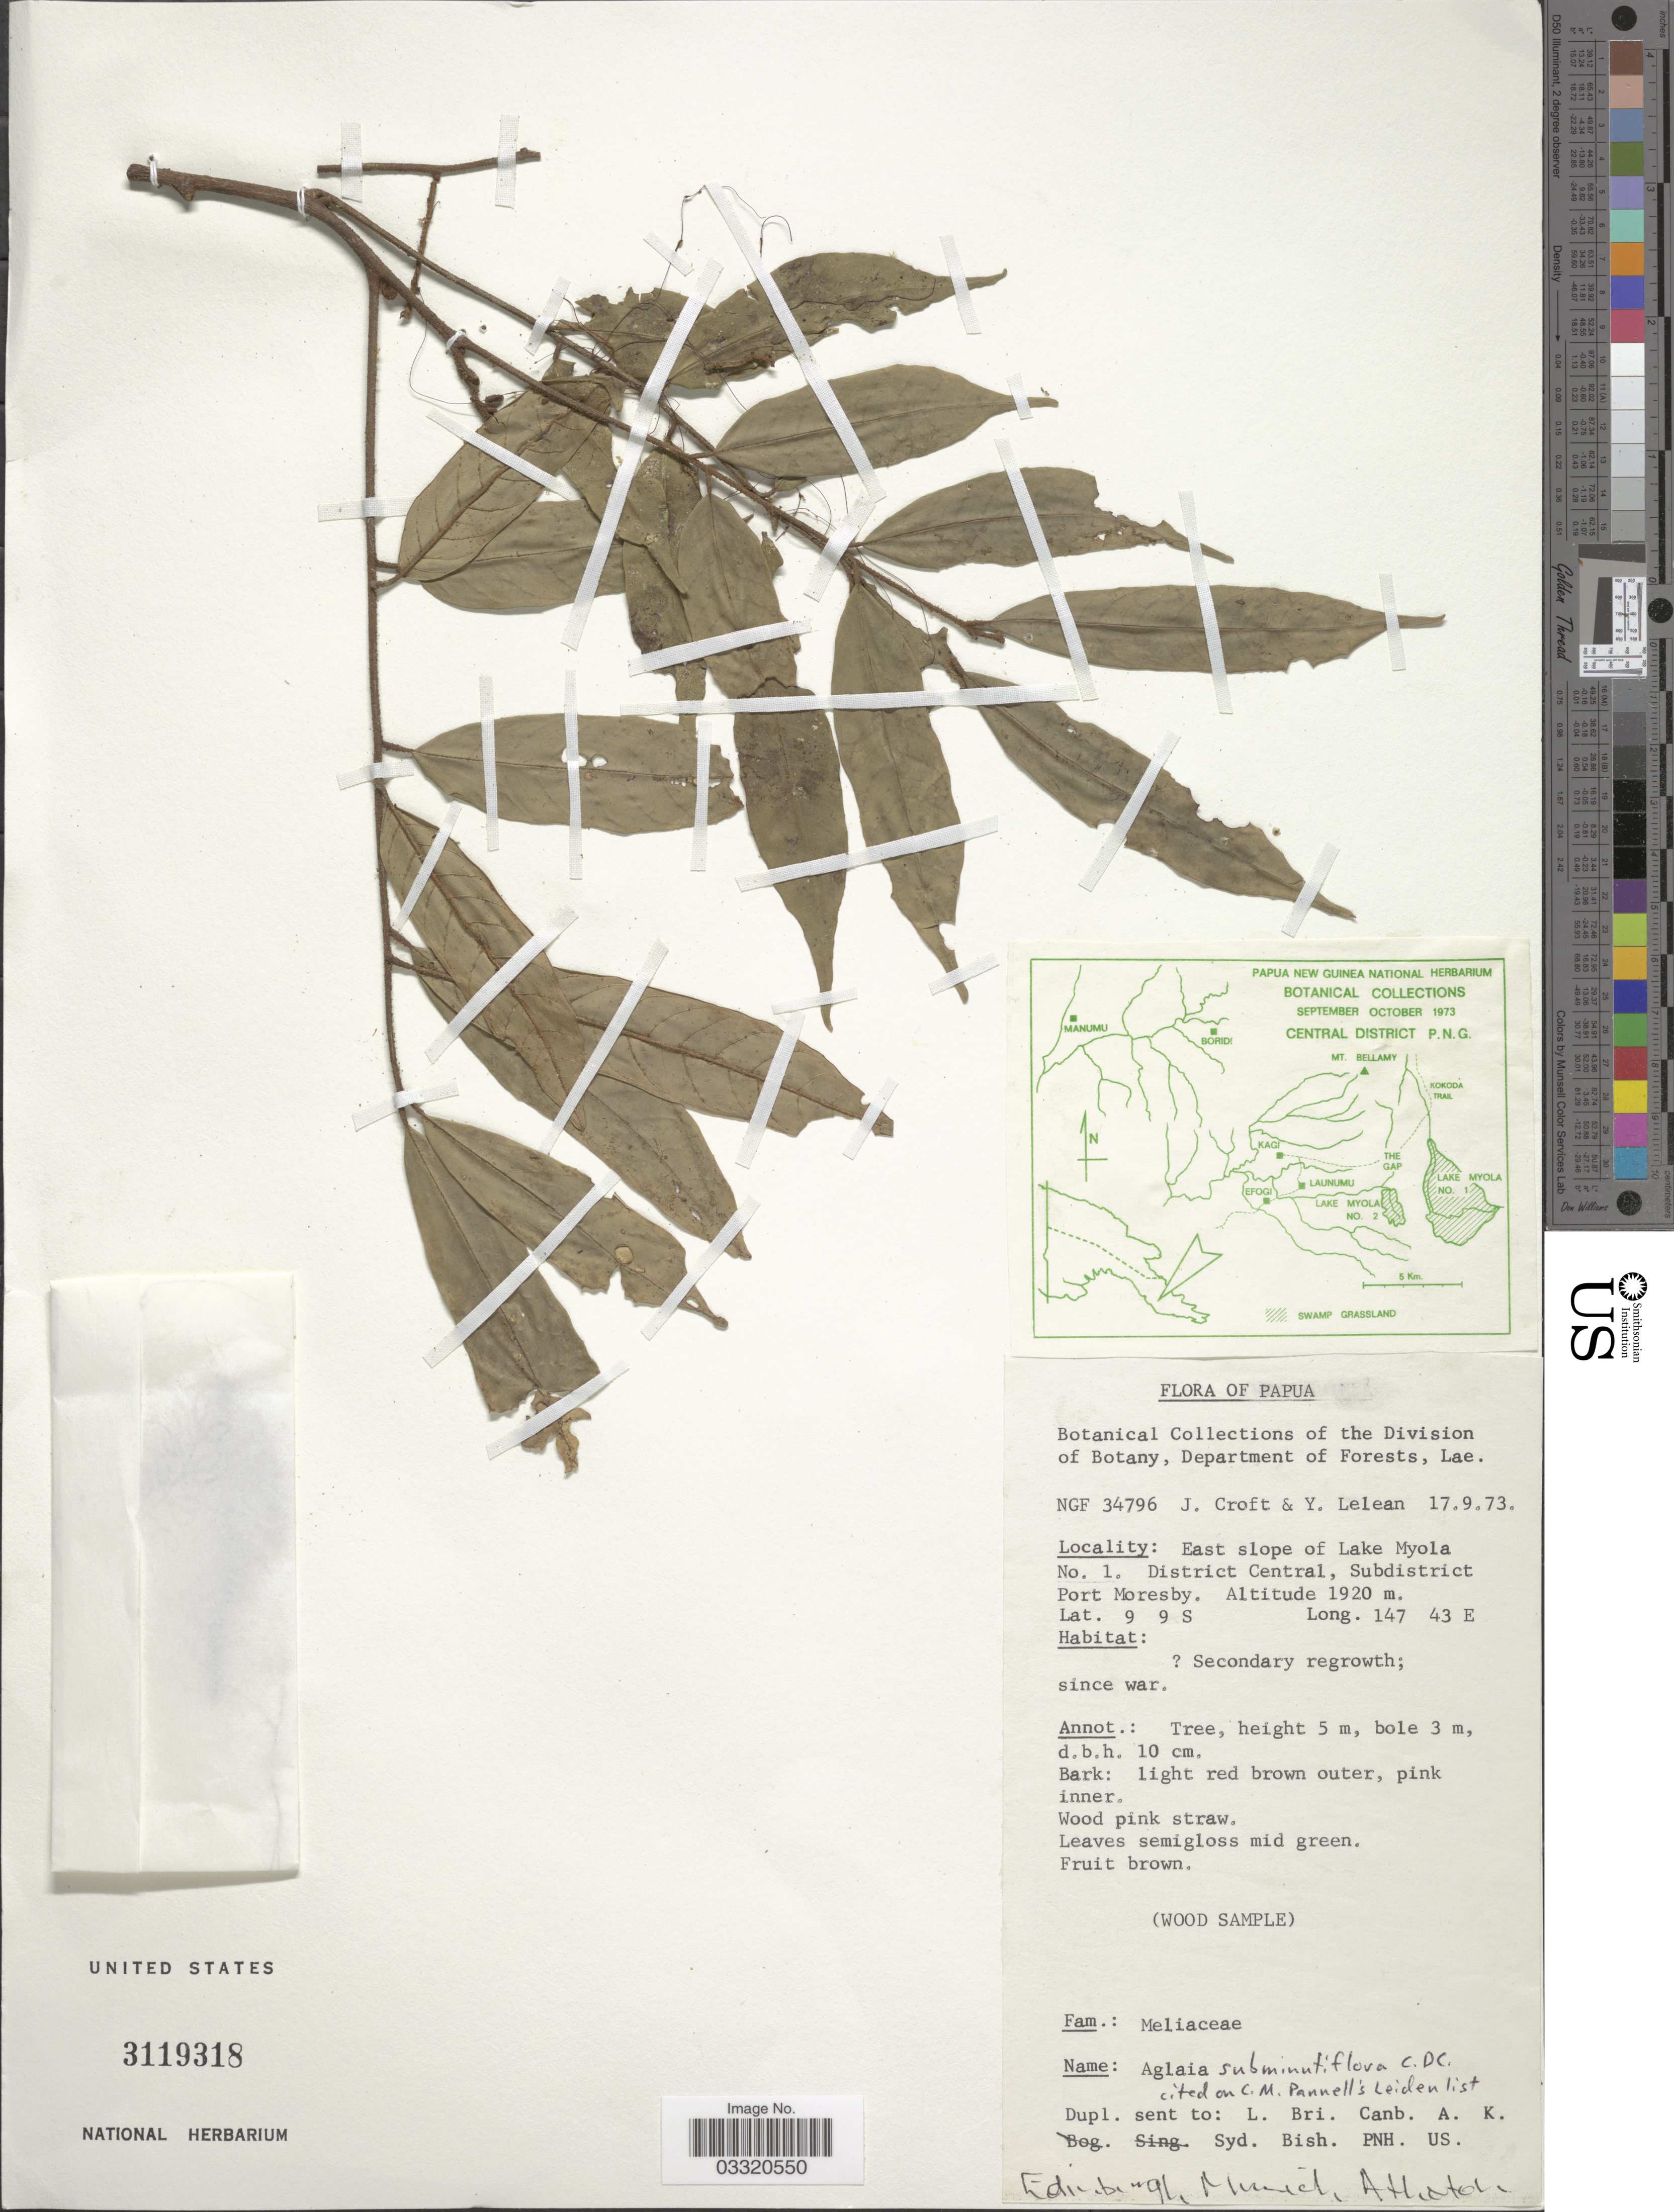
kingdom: Plantae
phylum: Tracheophyta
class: Magnoliopsida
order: Sapindales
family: Meliaceae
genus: Aglaia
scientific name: Aglaia subminutiflora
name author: C. DC.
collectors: J. Croft & Y. Lelean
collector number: NGF 34796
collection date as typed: Transcribed d/m/y: 17/9/73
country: Papua New Guinea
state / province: Central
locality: Papua. East slope of Lake Myola No. 1. District Central, Subdistrict Port Moresby.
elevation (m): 1920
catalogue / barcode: US 3119318